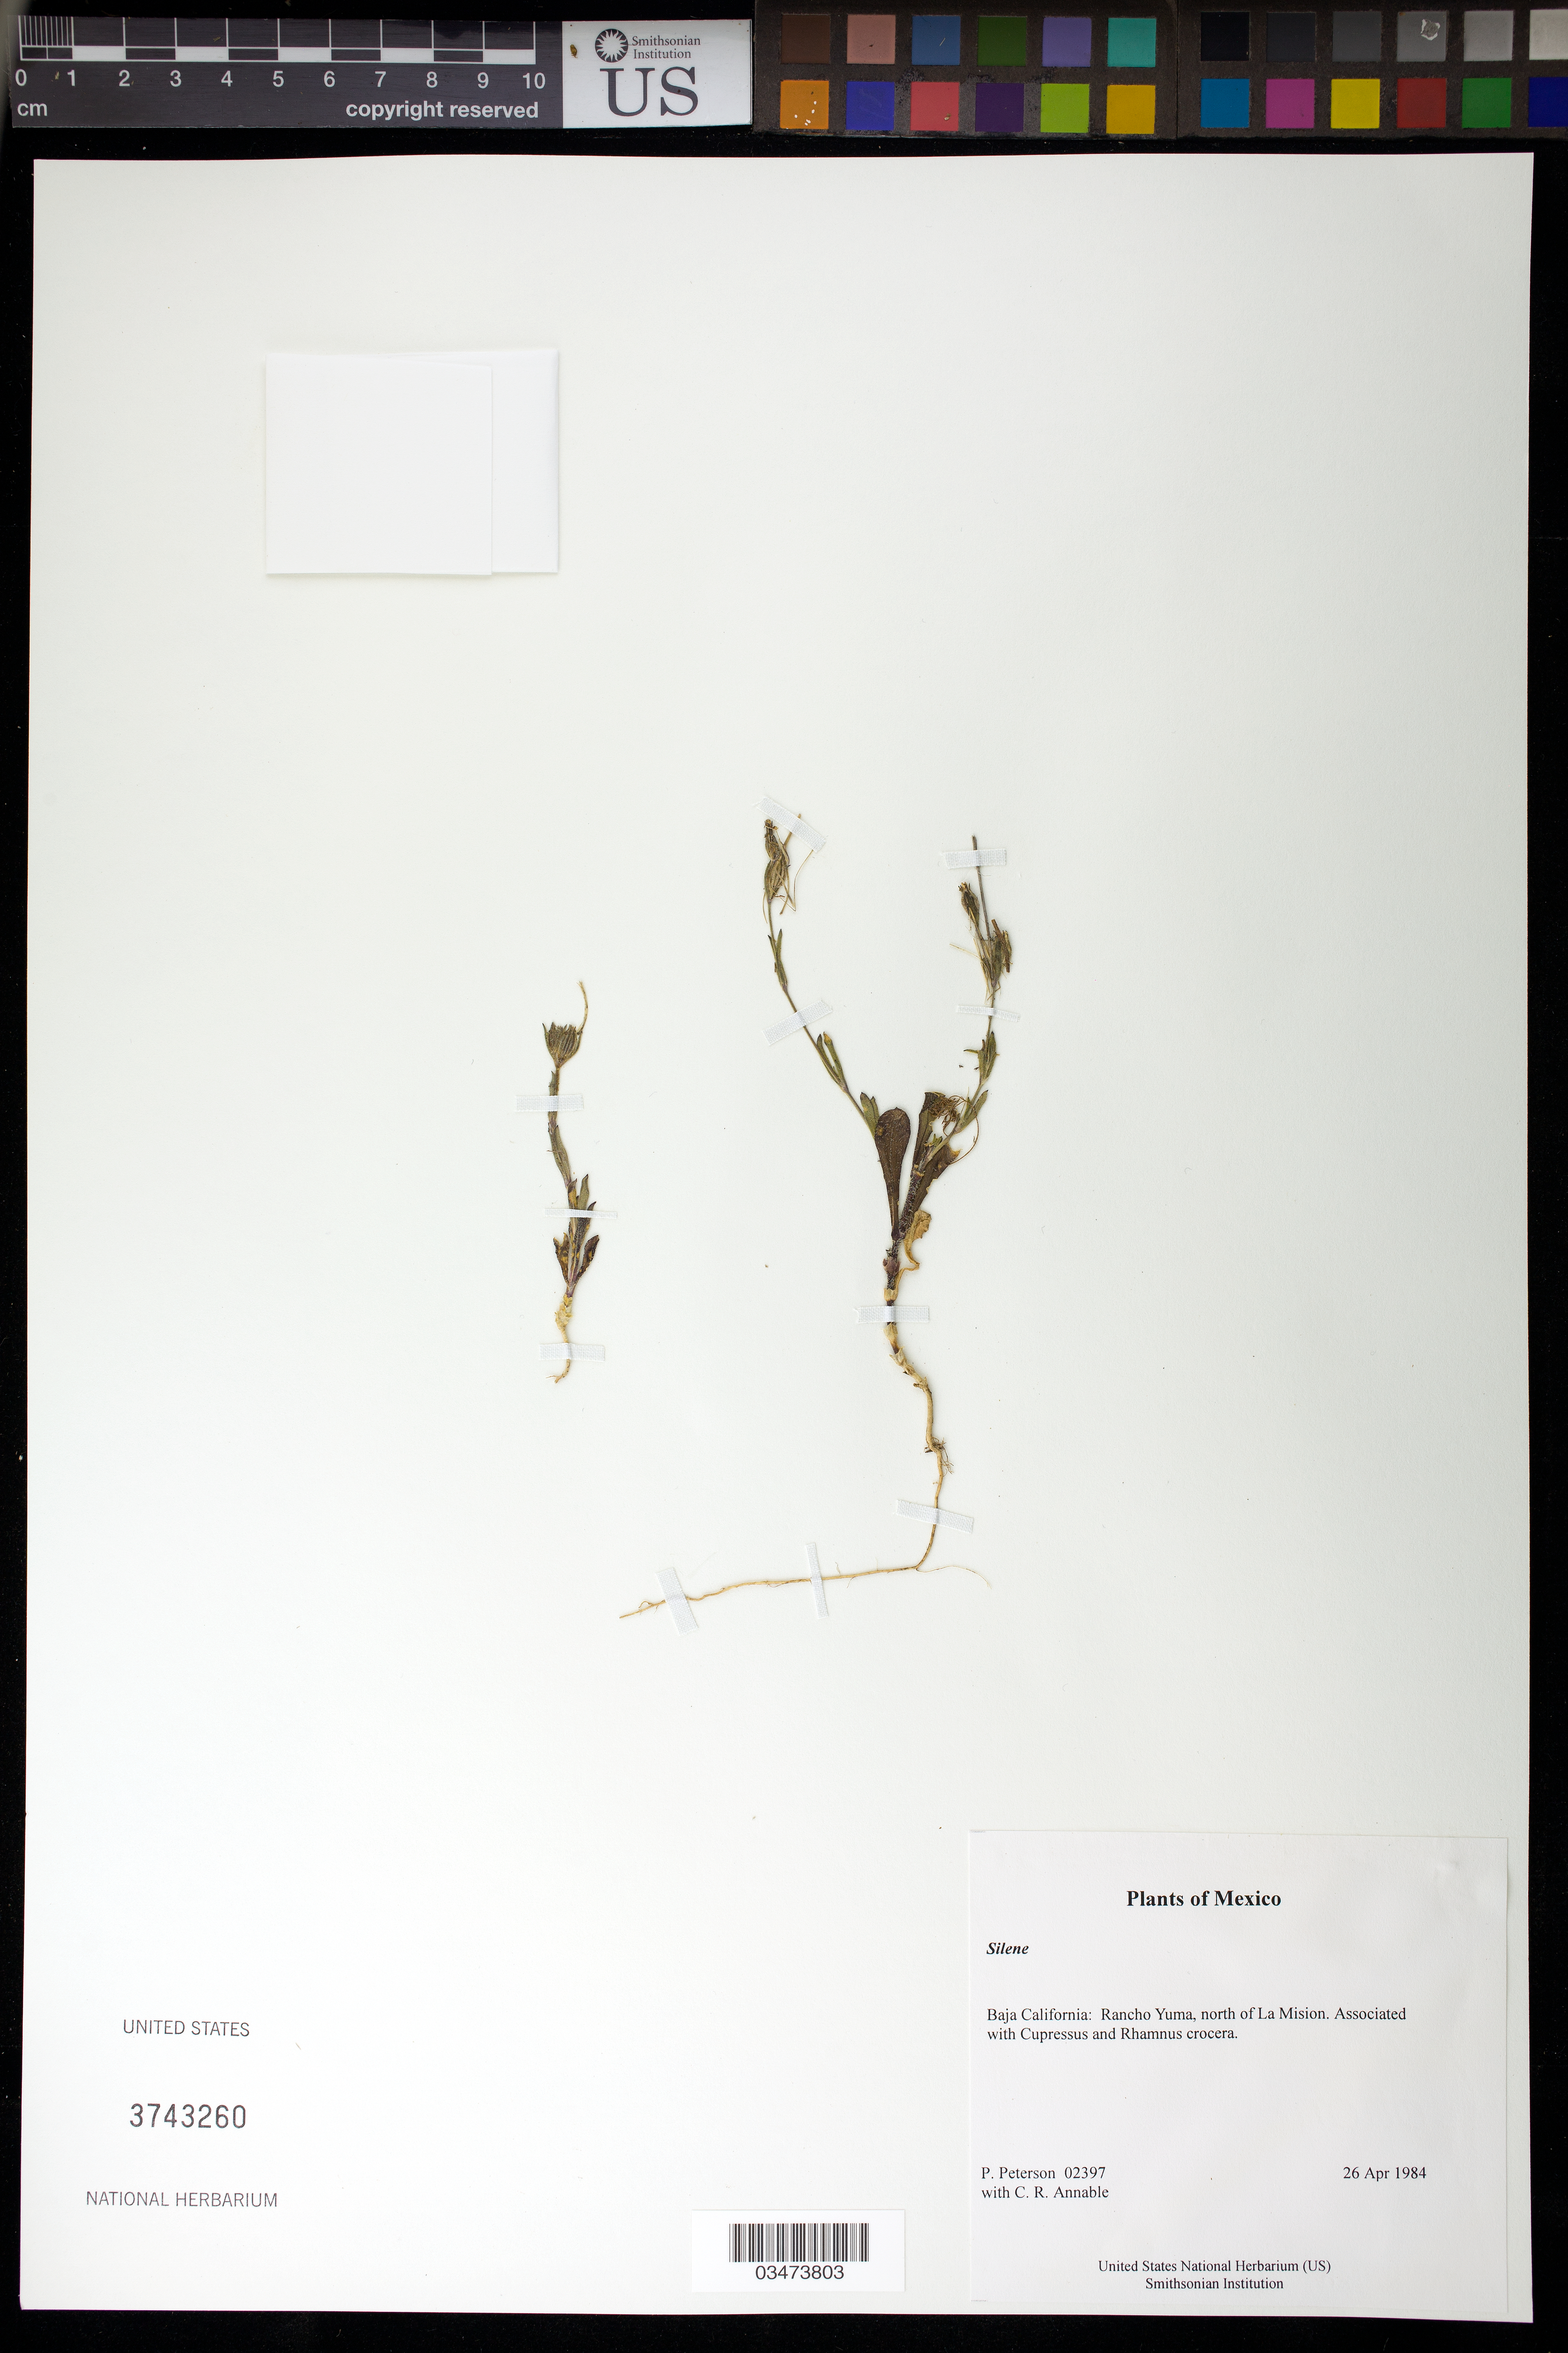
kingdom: Plantae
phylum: Tracheophyta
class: Magnoliopsida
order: Caryophyllales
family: Caryophyllaceae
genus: Silene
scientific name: Silene sp.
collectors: P. M. Peterson & C. R. Annable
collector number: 02397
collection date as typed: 26 Apr 1984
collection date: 1984-04-26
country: Mexico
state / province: Baja California Norte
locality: Rancho Yuma, north of La Mision.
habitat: Associated with Cupressus and Rhamnus crocera.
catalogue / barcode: US 3743260